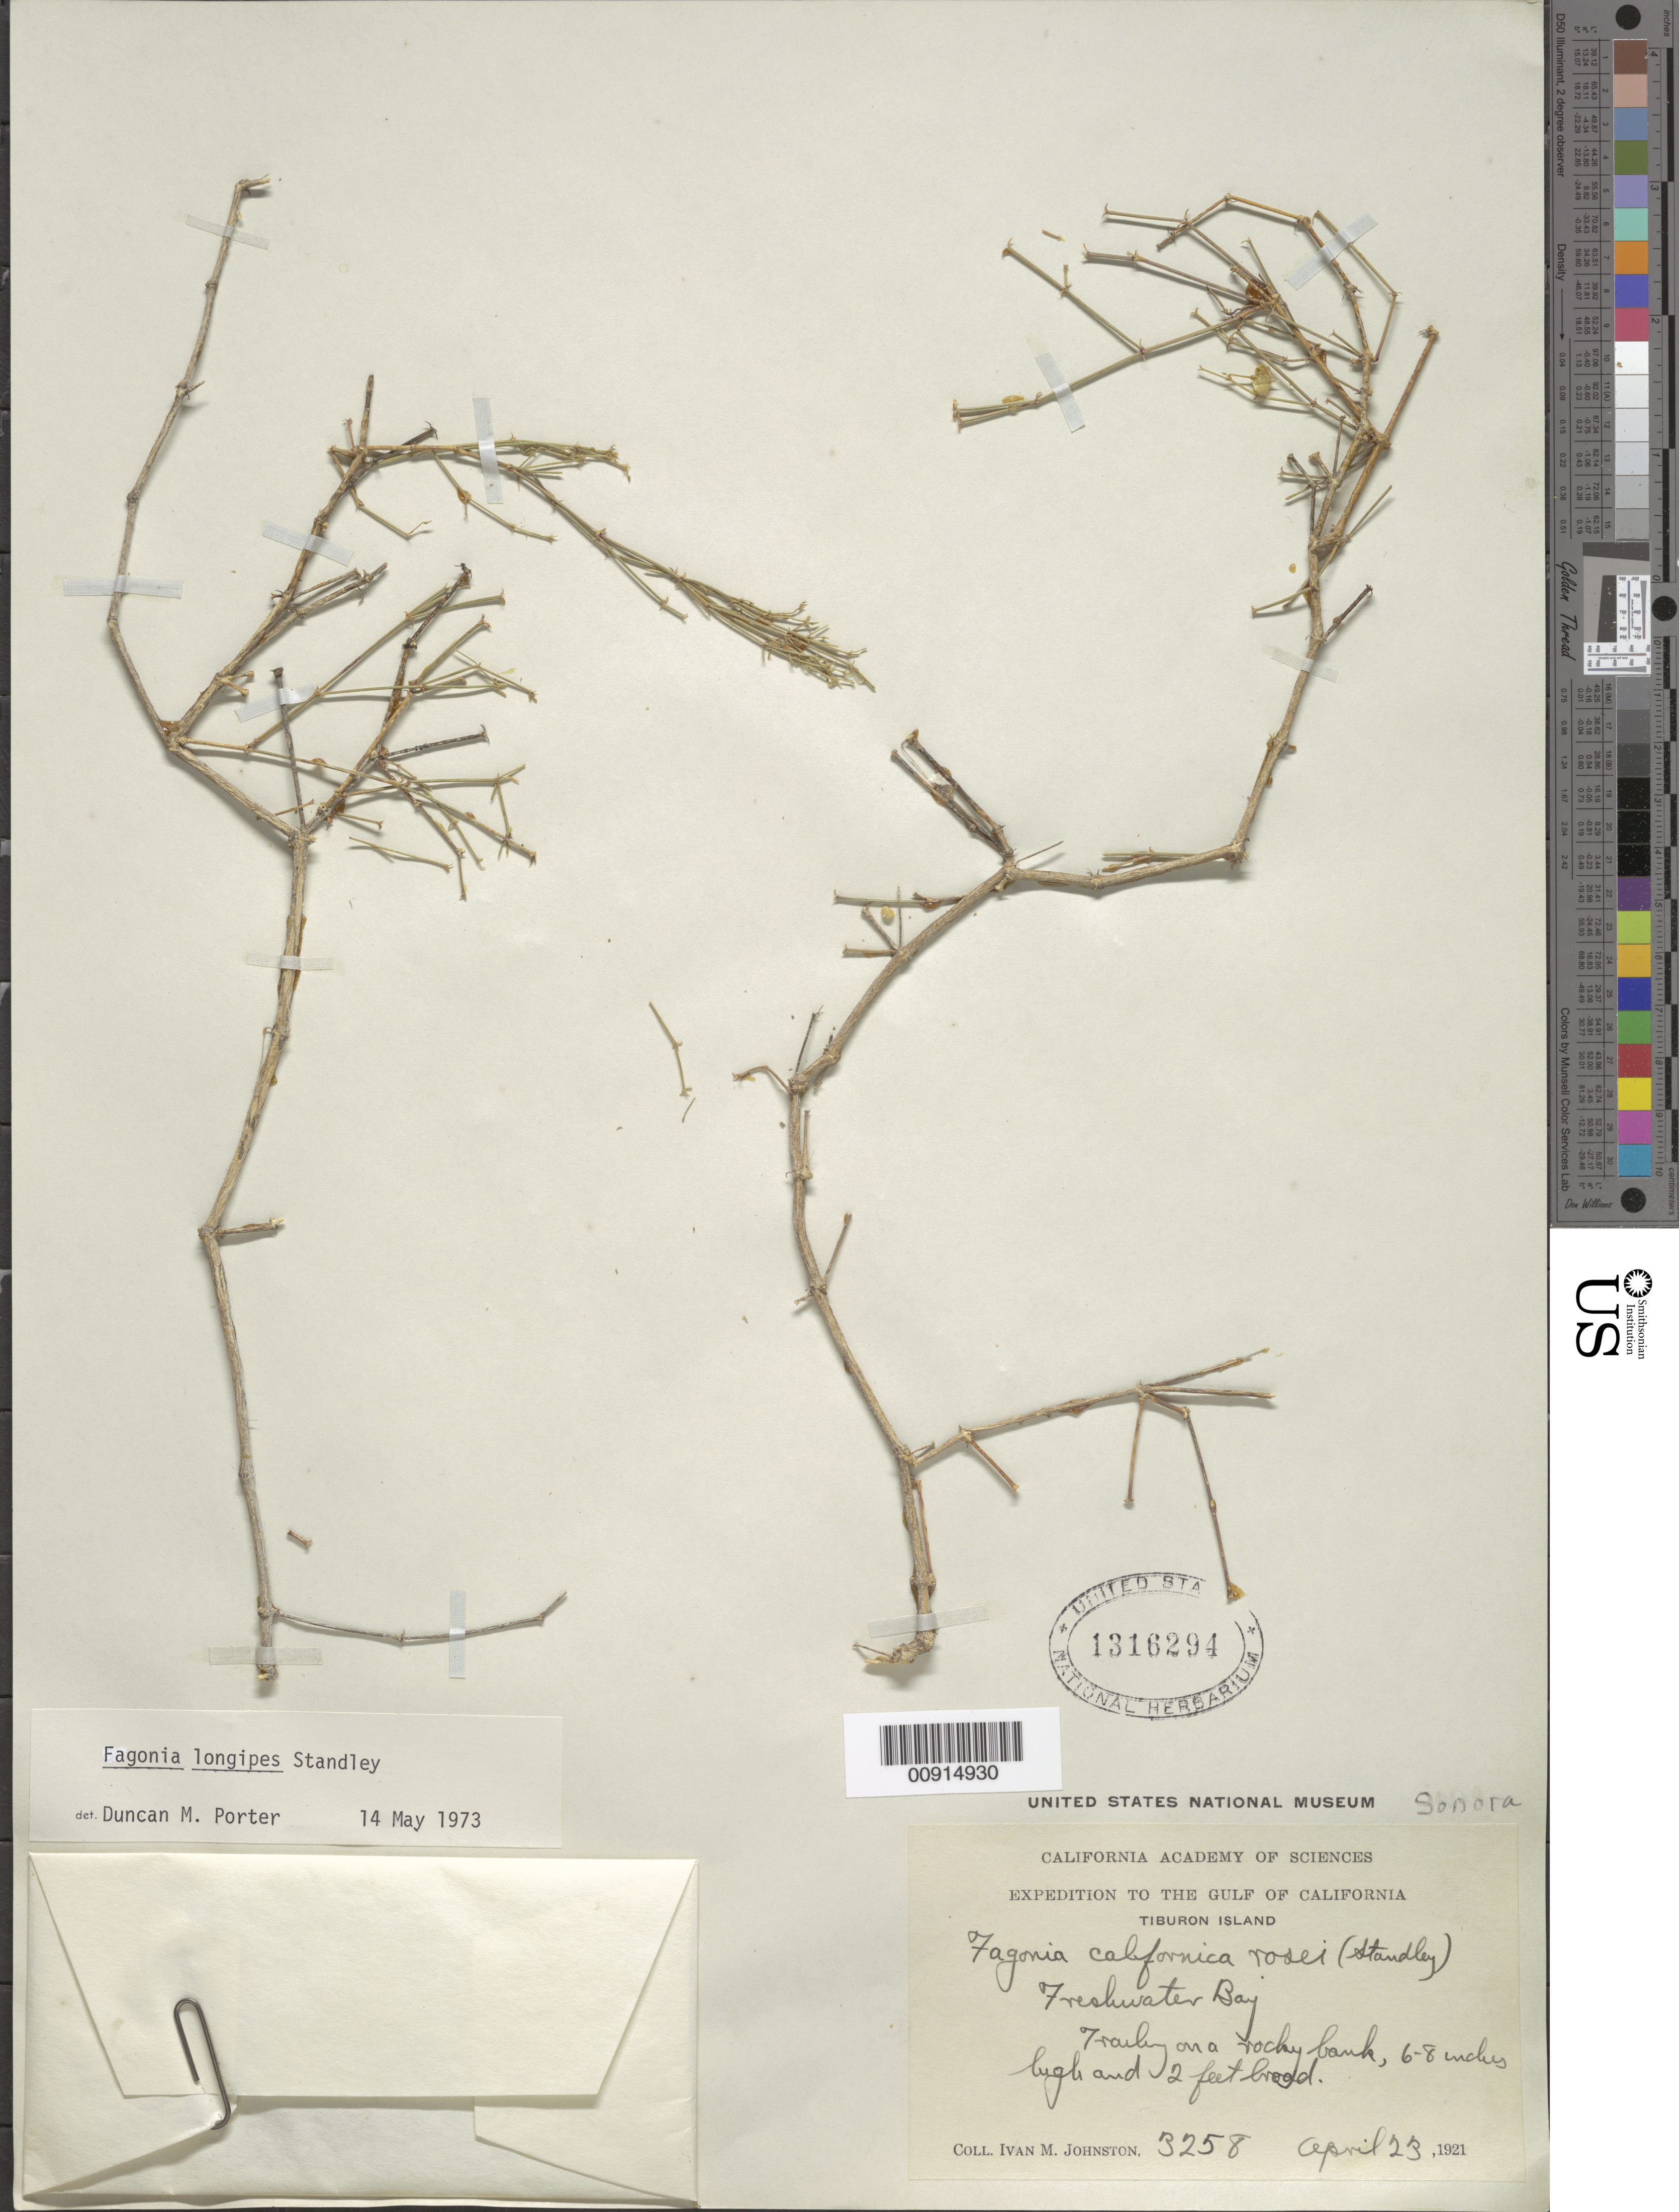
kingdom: Plantae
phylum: Tracheophyta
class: Magnoliopsida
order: Zygophyllales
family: Zygophyllaceae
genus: Fagonia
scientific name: Fagonia longipes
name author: Standl.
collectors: I.M. Johnston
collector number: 3258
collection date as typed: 23 Apr 1921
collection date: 1921-04-23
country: Mexico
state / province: Sonora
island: Tiburon I.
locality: Tiburon Island: Freshwater Bay.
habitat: Trailing on a rocky bank.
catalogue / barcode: US 1316294